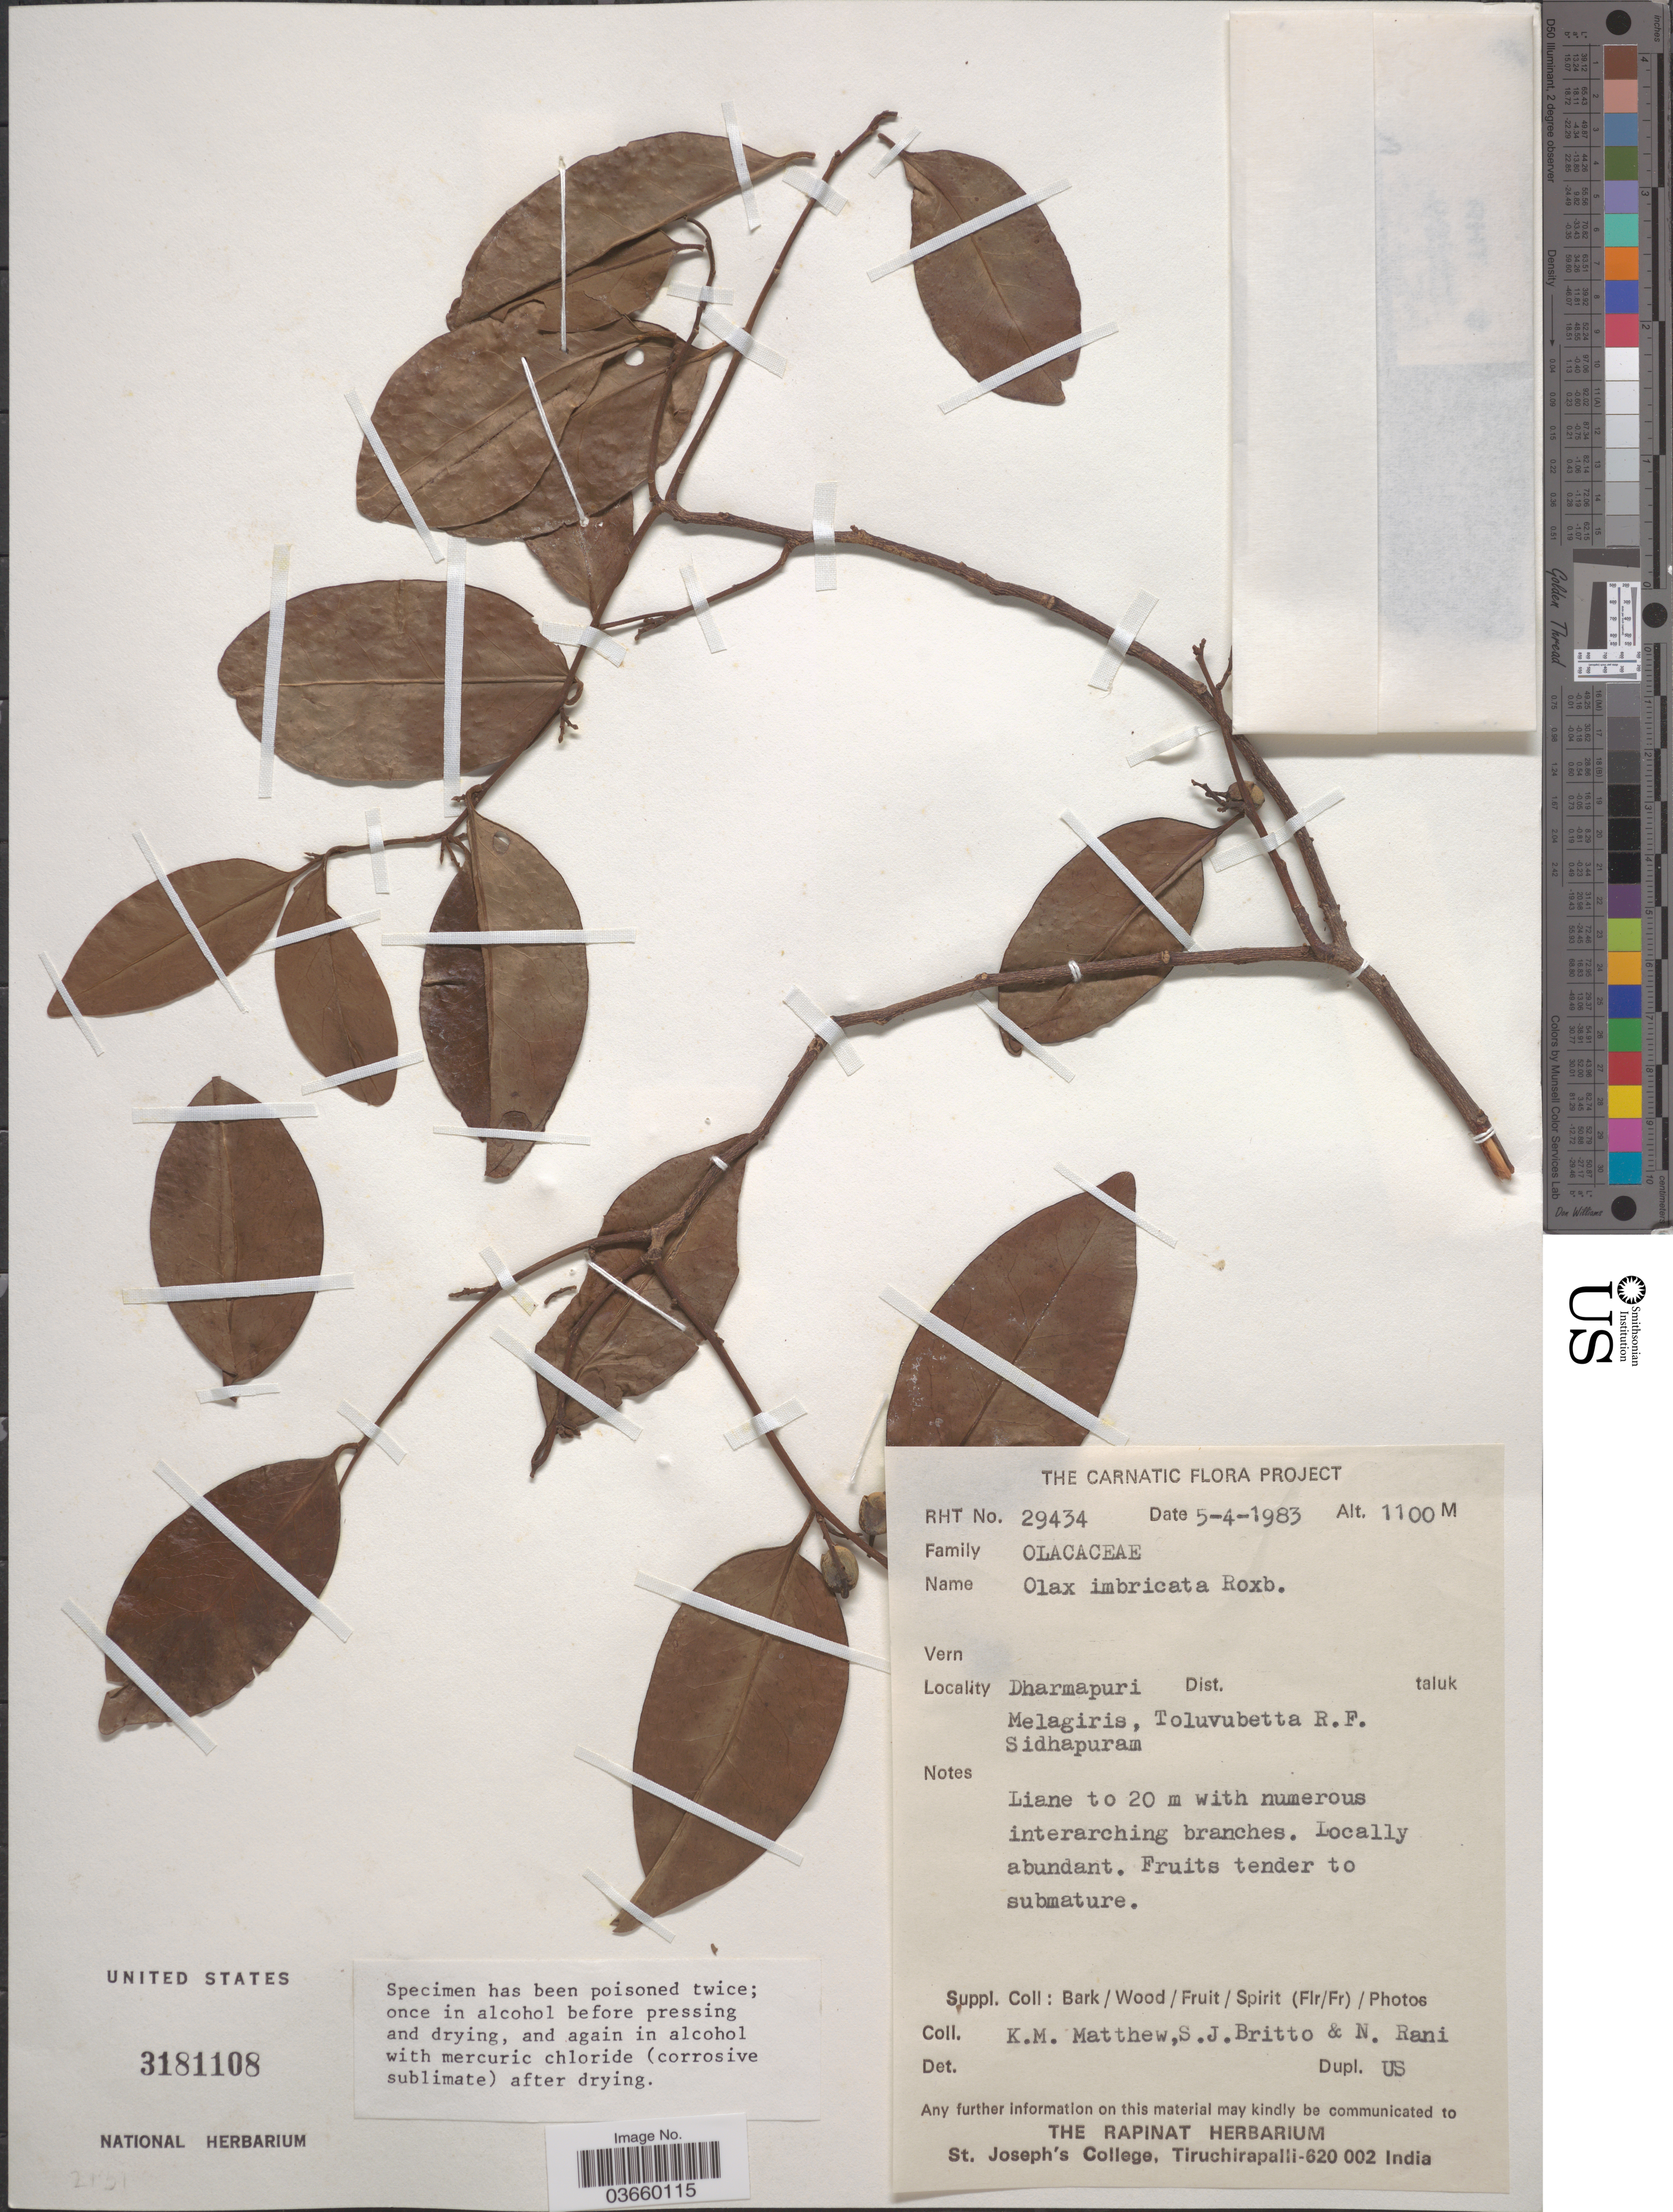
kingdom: Plantae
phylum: Tracheophyta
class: Magnoliopsida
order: Santalales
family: Olacaceae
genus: Olax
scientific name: Olax imbricata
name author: Roxb.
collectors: K. M. Matthew, S. J. Britto & N. Rani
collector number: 29434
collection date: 1983-04-05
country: India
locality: Dharmapuri, Melagiris, Toluvubetta R.F. Sidhapuram.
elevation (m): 1100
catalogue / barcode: US 3181108